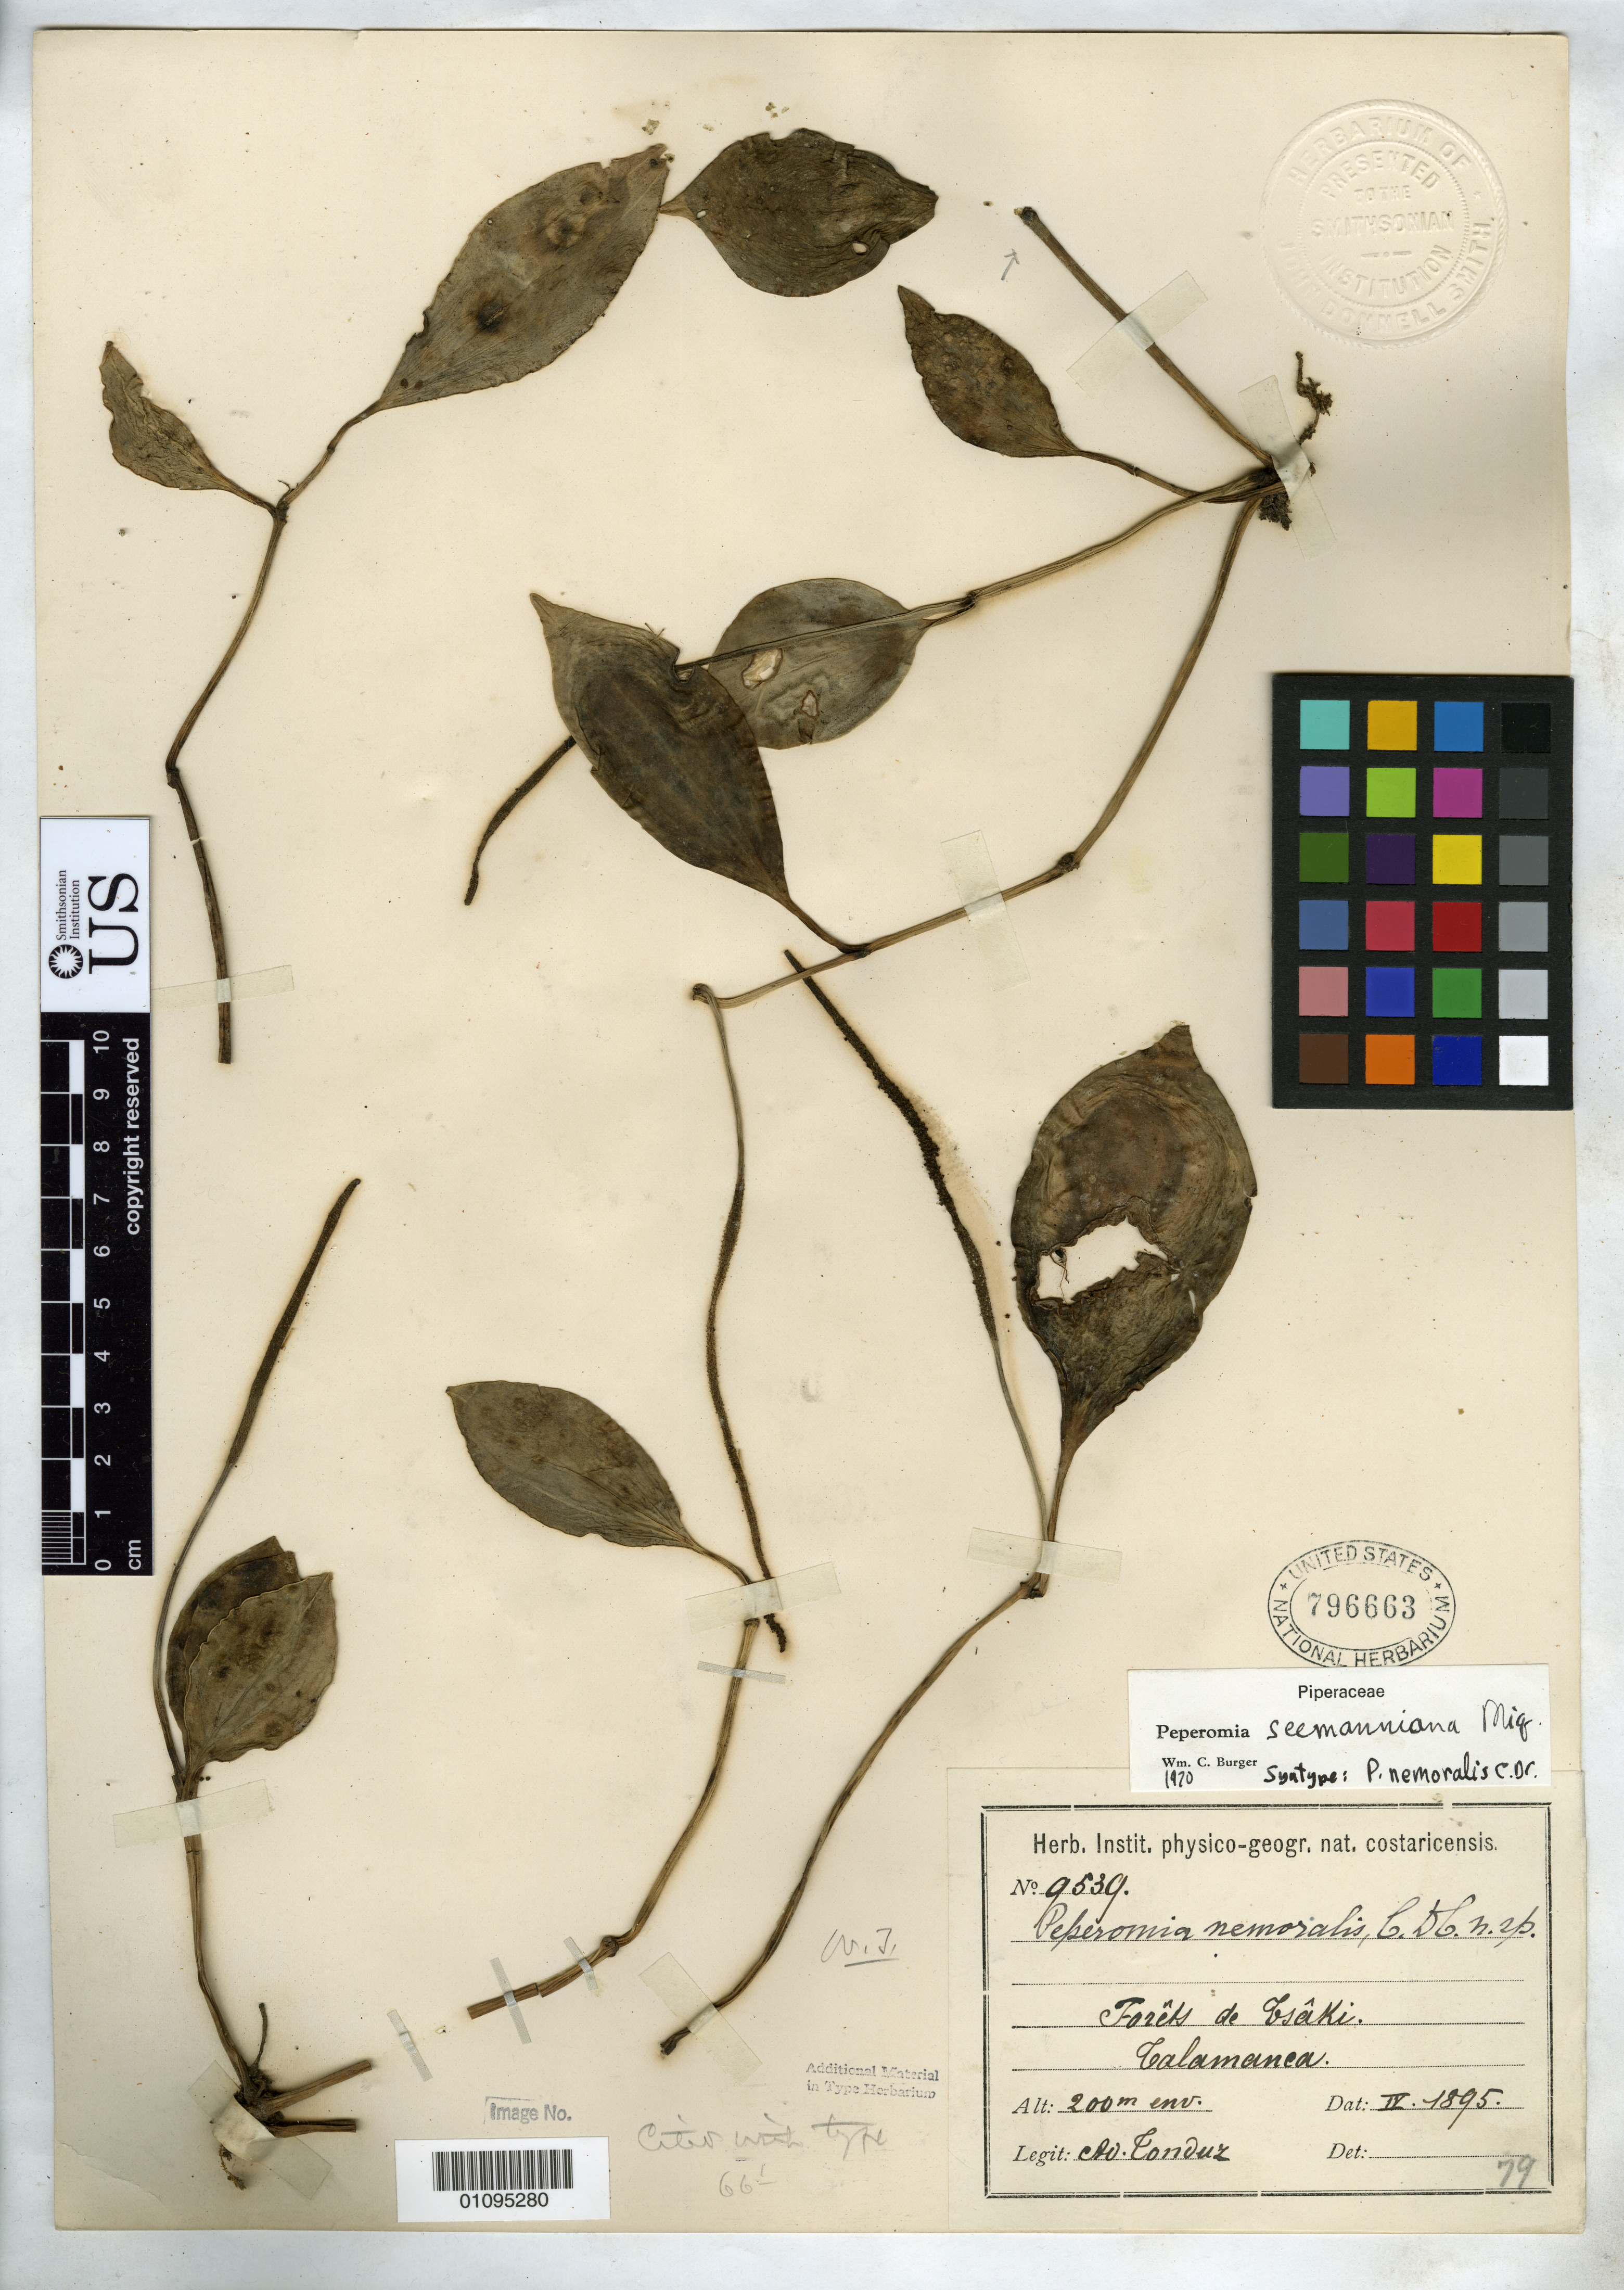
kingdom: Plantae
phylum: Tracheophyta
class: Magnoliopsida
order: Piperales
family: Piperaceae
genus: Peperomia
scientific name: Peperomia nemoralis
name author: C. DC. in Pittier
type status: Syntype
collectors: A. Tonduz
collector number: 9539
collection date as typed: Apr 1895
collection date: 1895-04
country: Costa Rica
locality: Forets de Tsaki, Talamanca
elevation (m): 200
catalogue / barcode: US 796663